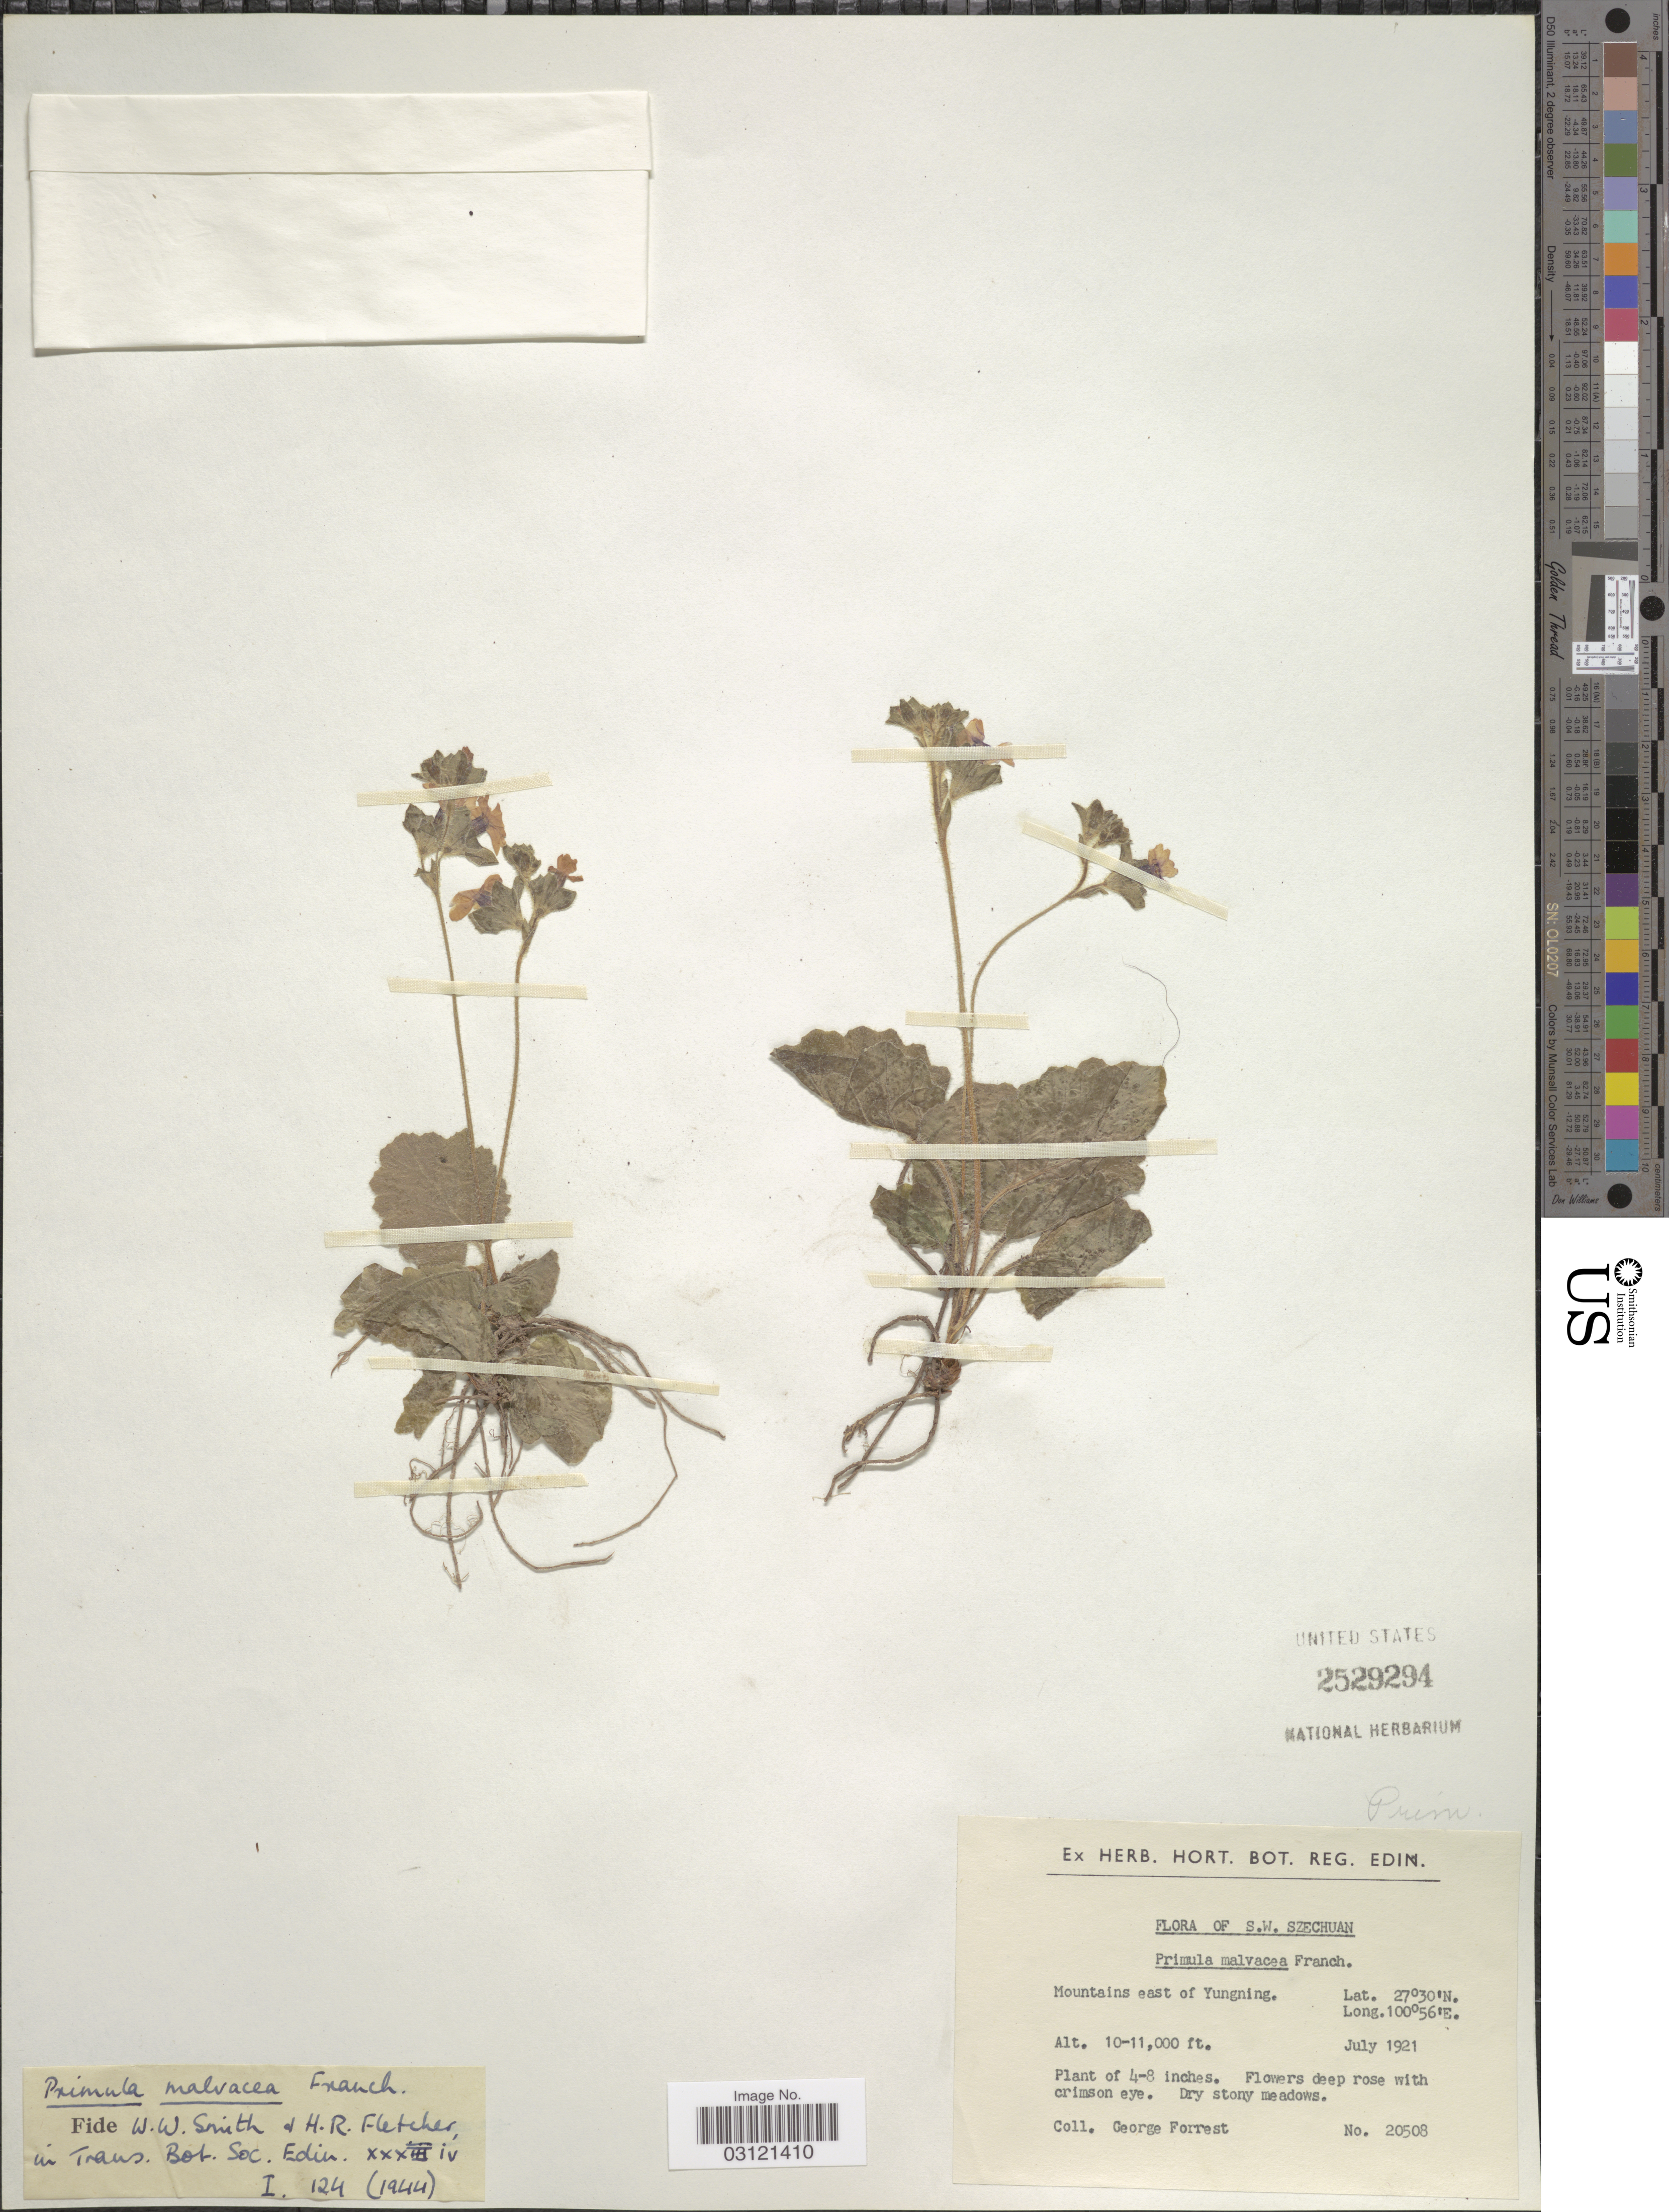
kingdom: Plantae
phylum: Tracheophyta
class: Magnoliopsida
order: Ericales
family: Primulaceae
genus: Primula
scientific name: Primula malvacea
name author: Franch.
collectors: G. Forrest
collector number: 20508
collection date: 1921-07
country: China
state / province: Sichuan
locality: S.W. Szechuan. Mountains east of Yungning.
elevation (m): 3048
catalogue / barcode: US 2529294